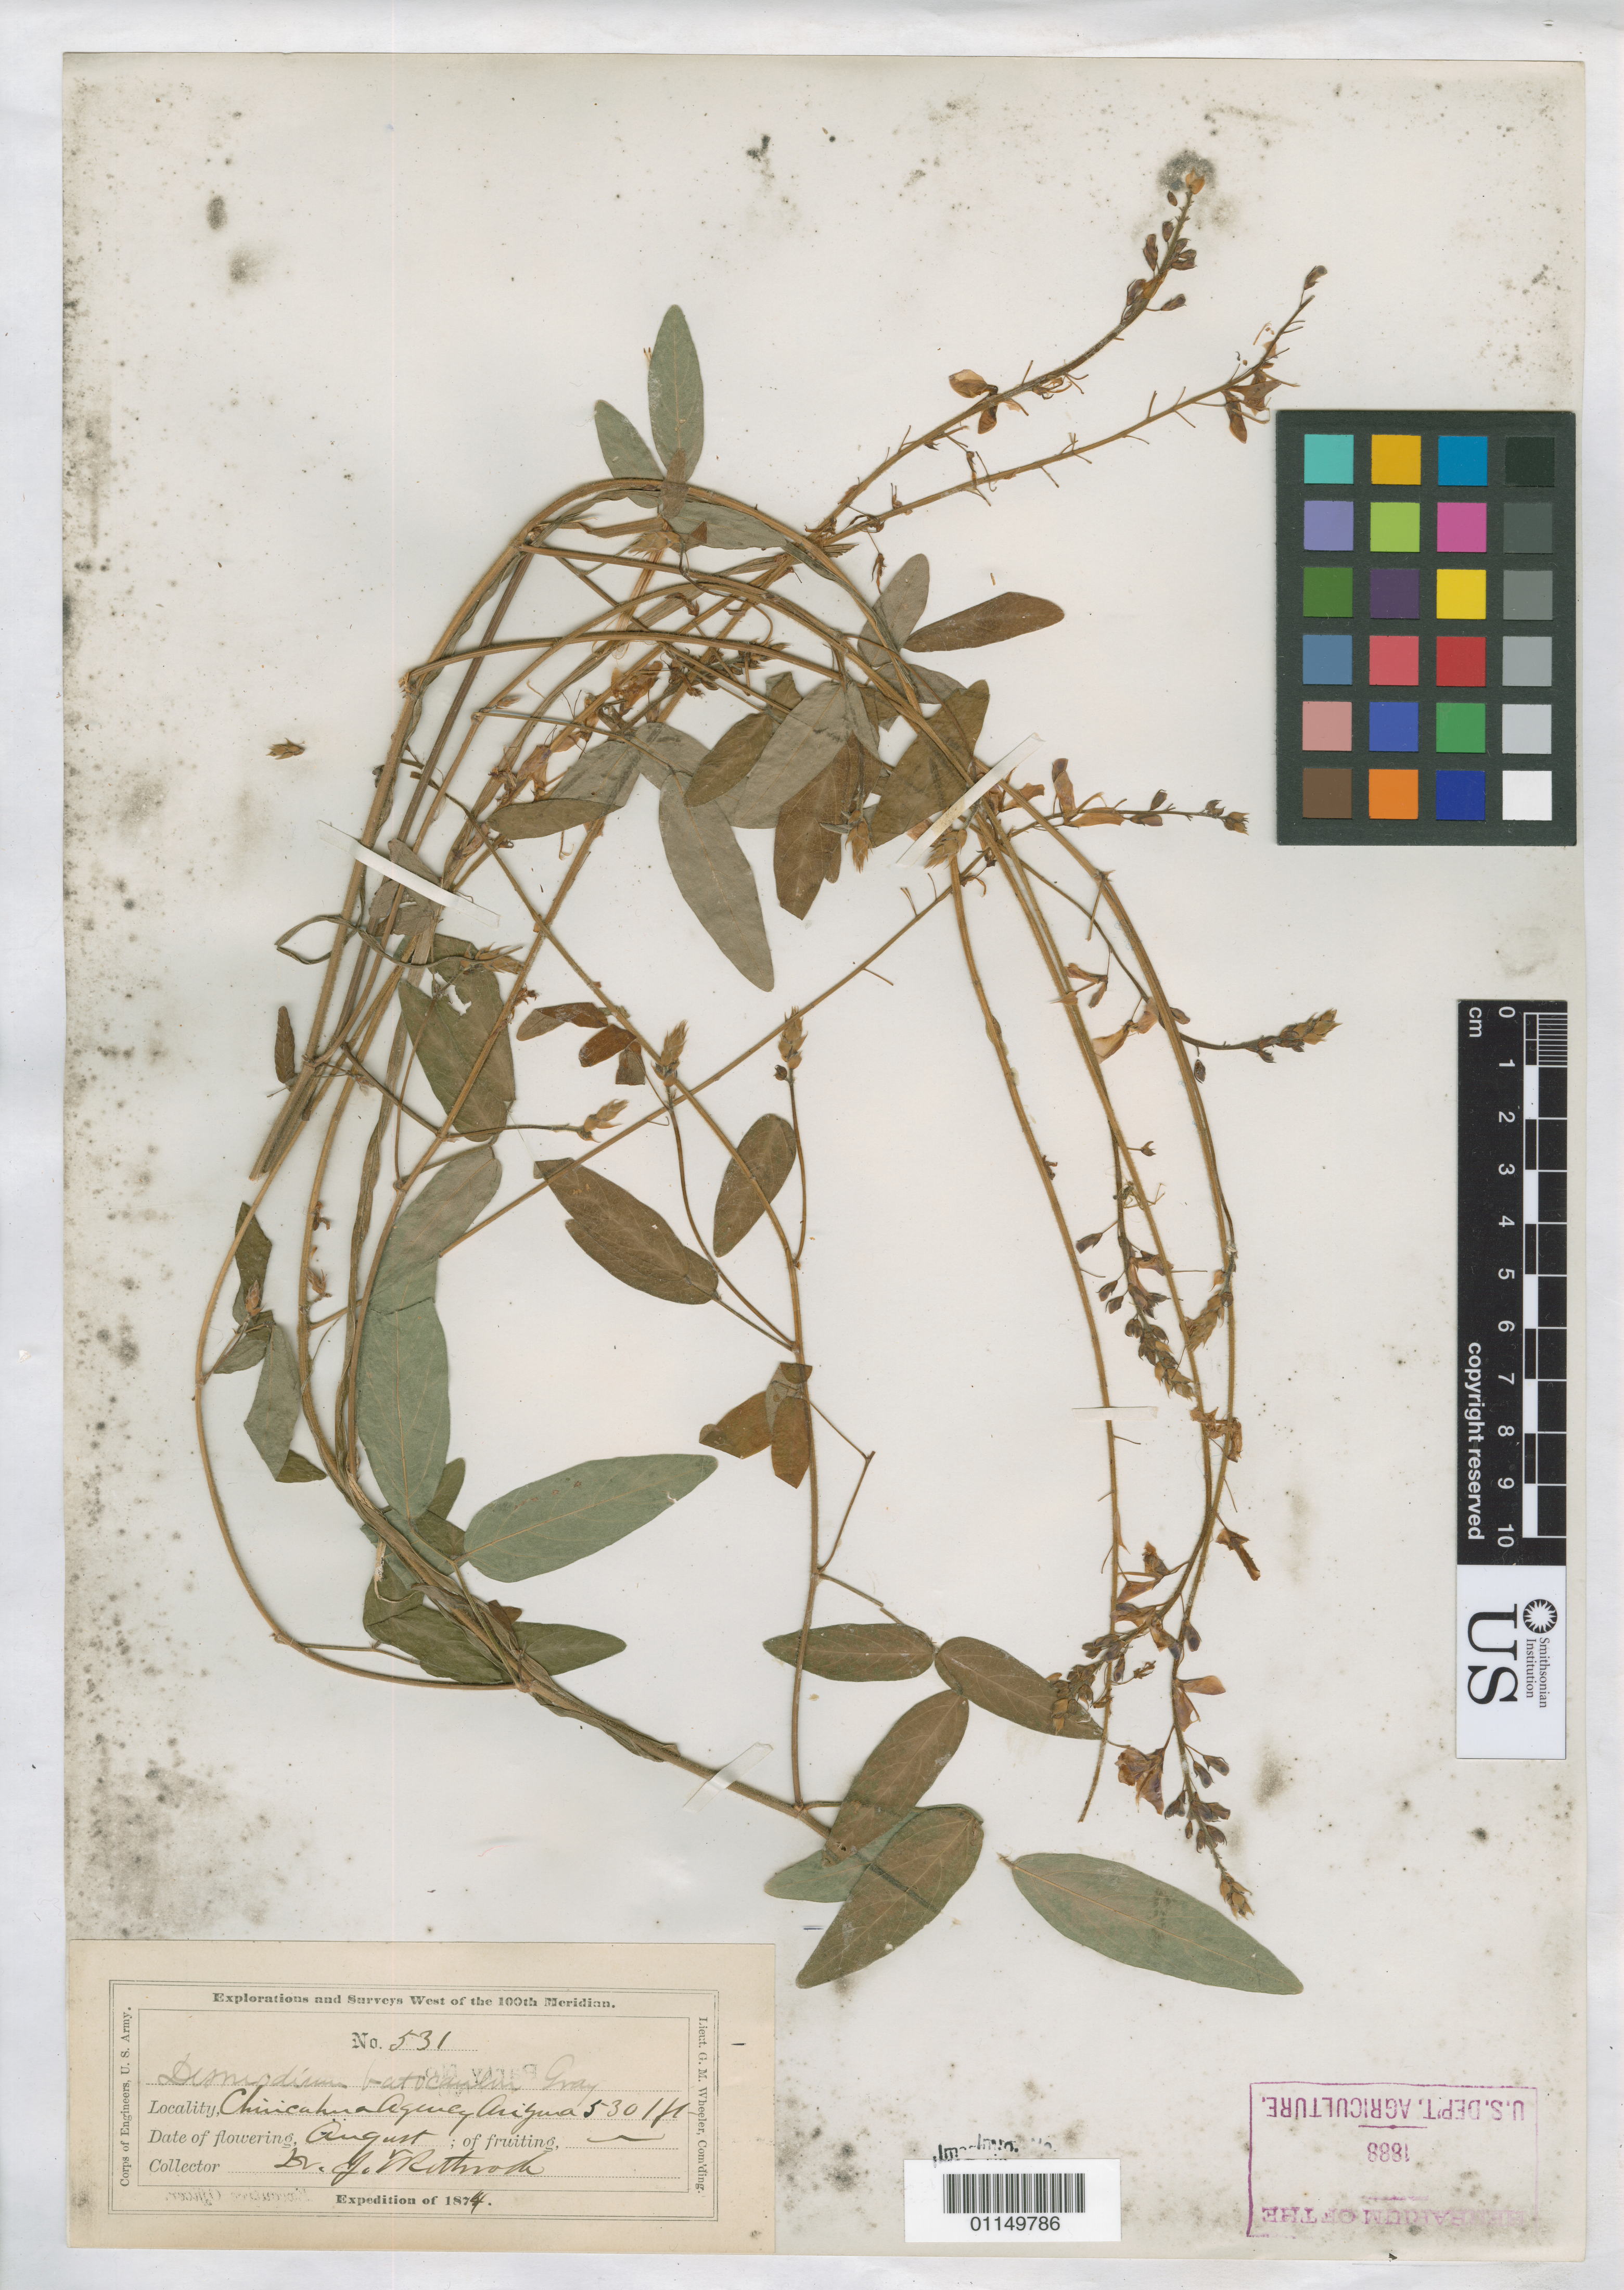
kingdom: Plantae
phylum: Tracheophyta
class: Magnoliopsida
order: Fabales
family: Fabaceae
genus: Desmodium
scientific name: Desmodium batocaulon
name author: A. Gray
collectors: J. T. Rothrock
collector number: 531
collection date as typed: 1874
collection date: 1874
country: United States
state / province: Arizona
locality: Chiricahua Agency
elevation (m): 1616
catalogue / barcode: US 1